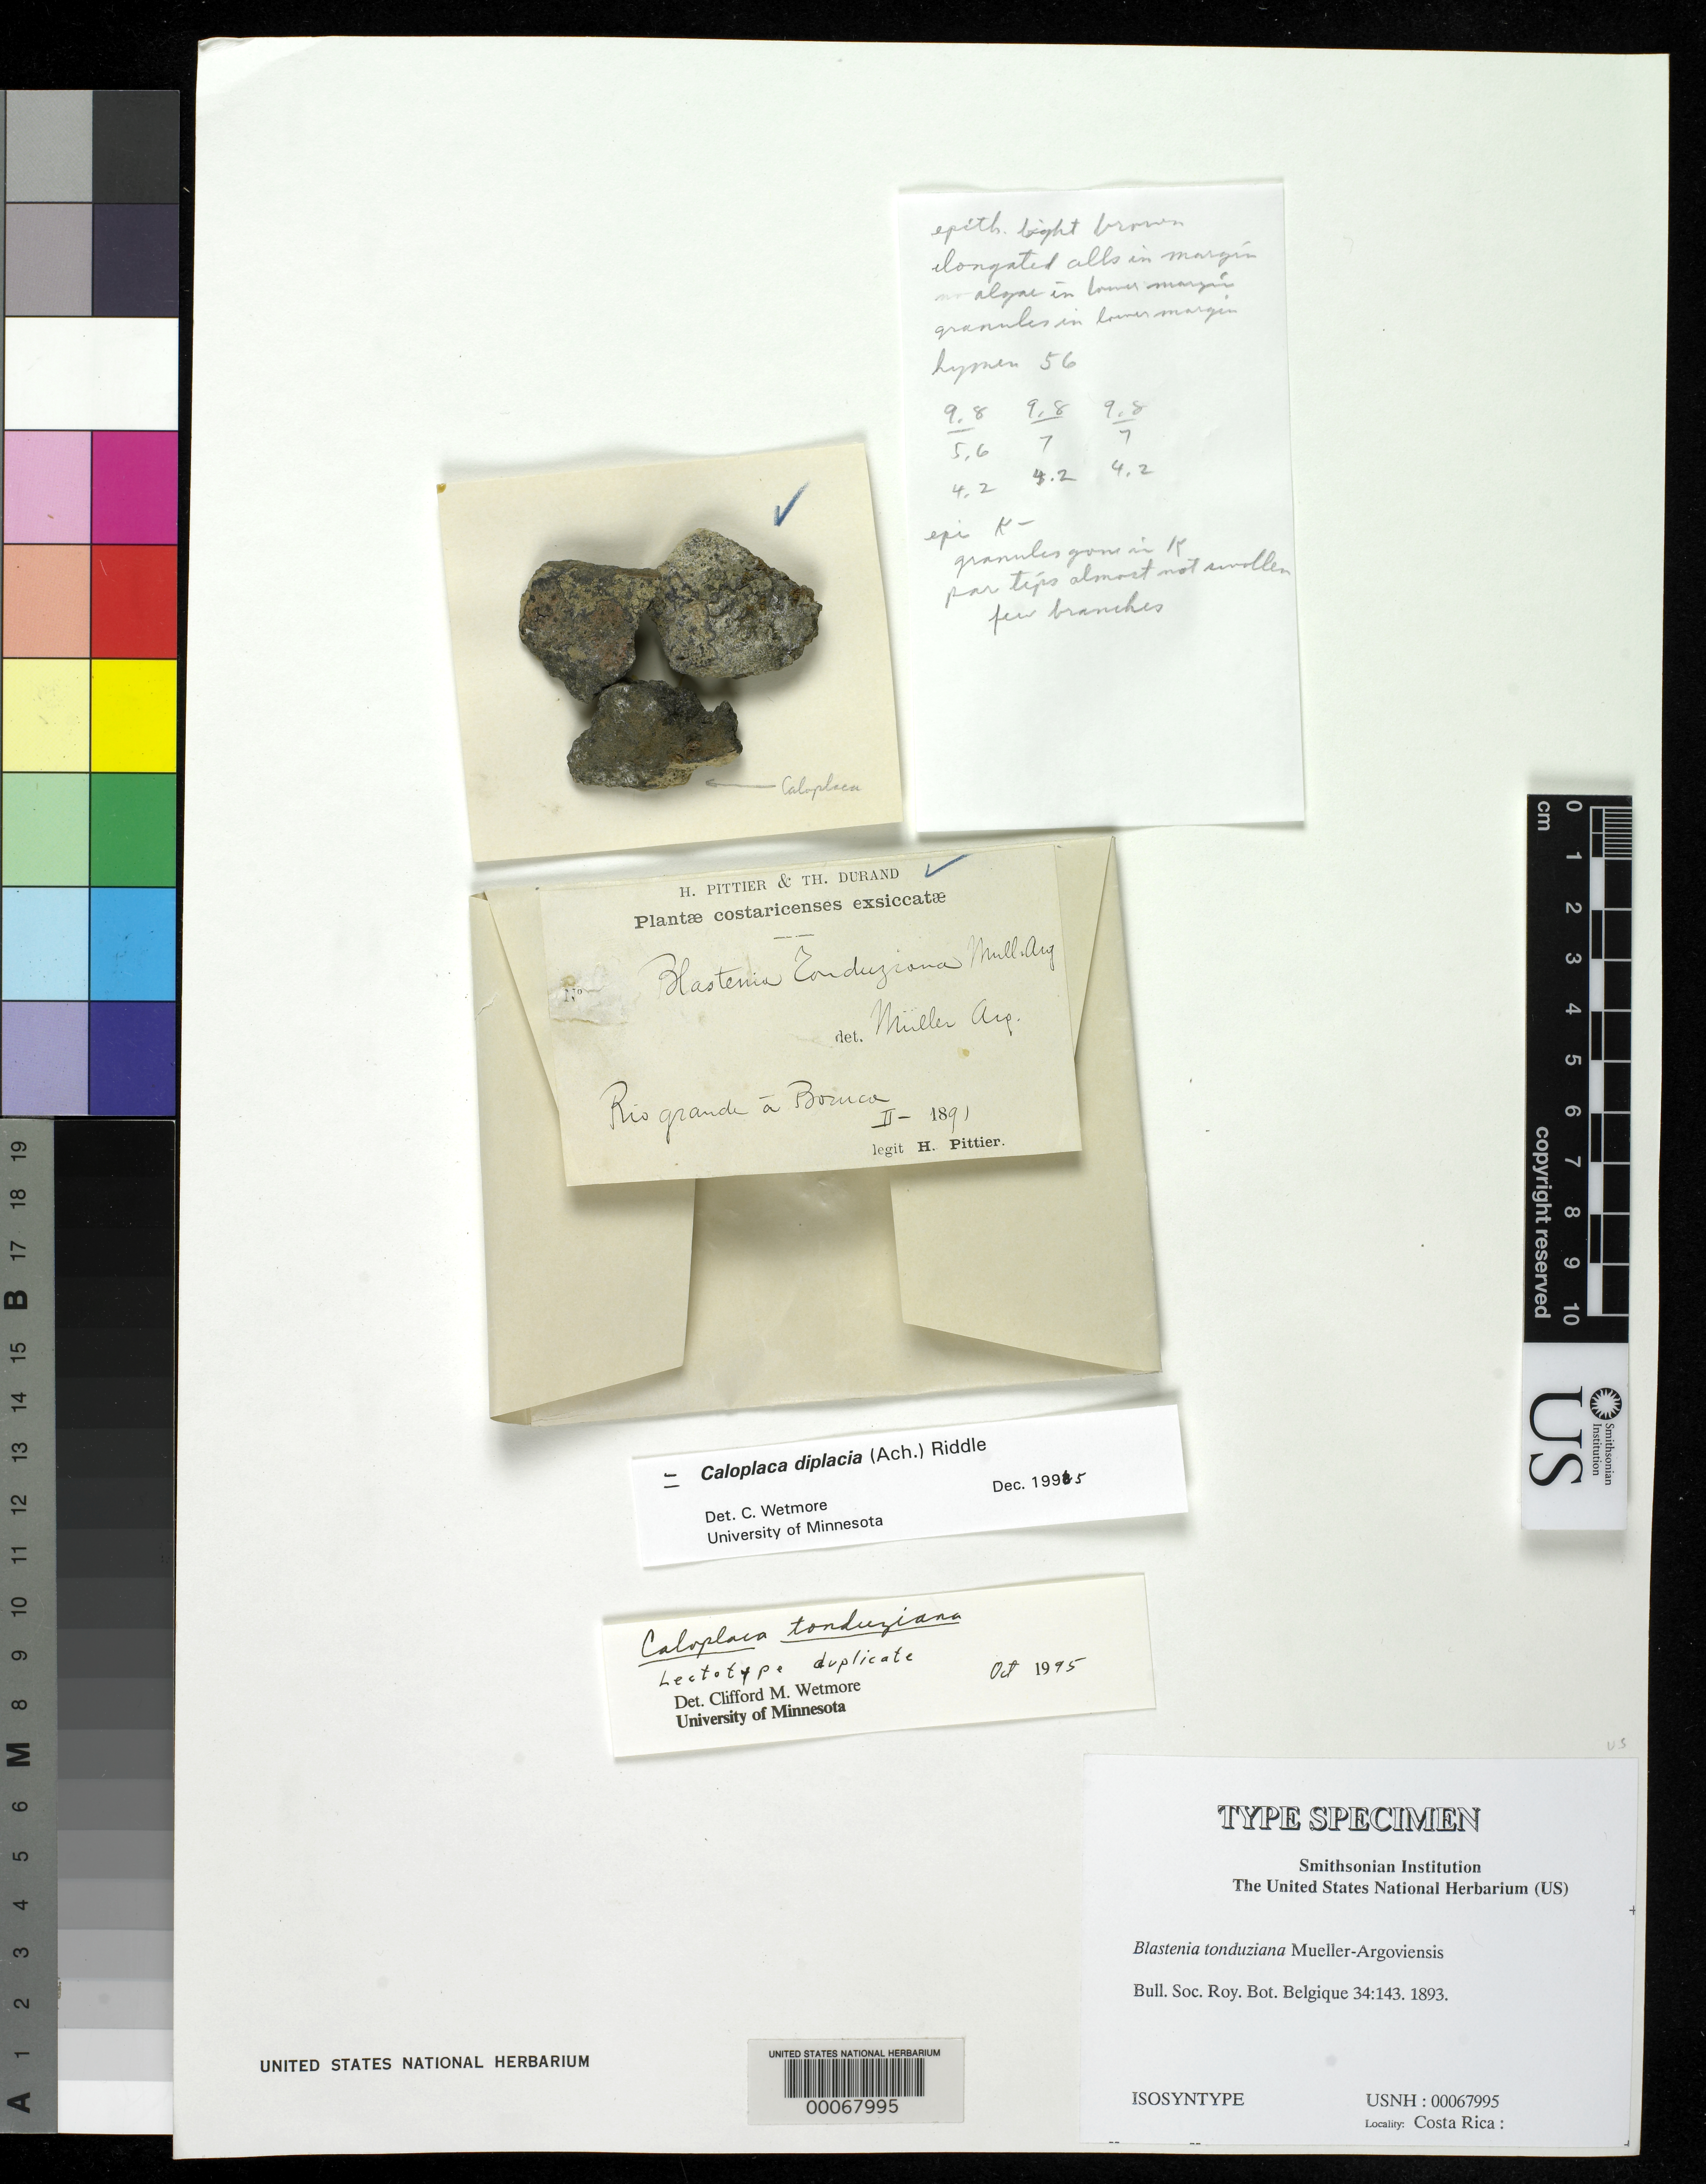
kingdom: Fungi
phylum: Ascomycota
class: Lecanoromycetes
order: Teloschistales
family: Teloschistaceae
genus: Blastenia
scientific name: Blastenia tonduziana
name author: Müll. Arg.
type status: Isosyntype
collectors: H. F. Pittier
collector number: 6080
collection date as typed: Feb 1891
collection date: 1891-02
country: Costa Rica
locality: Rio Tiliri